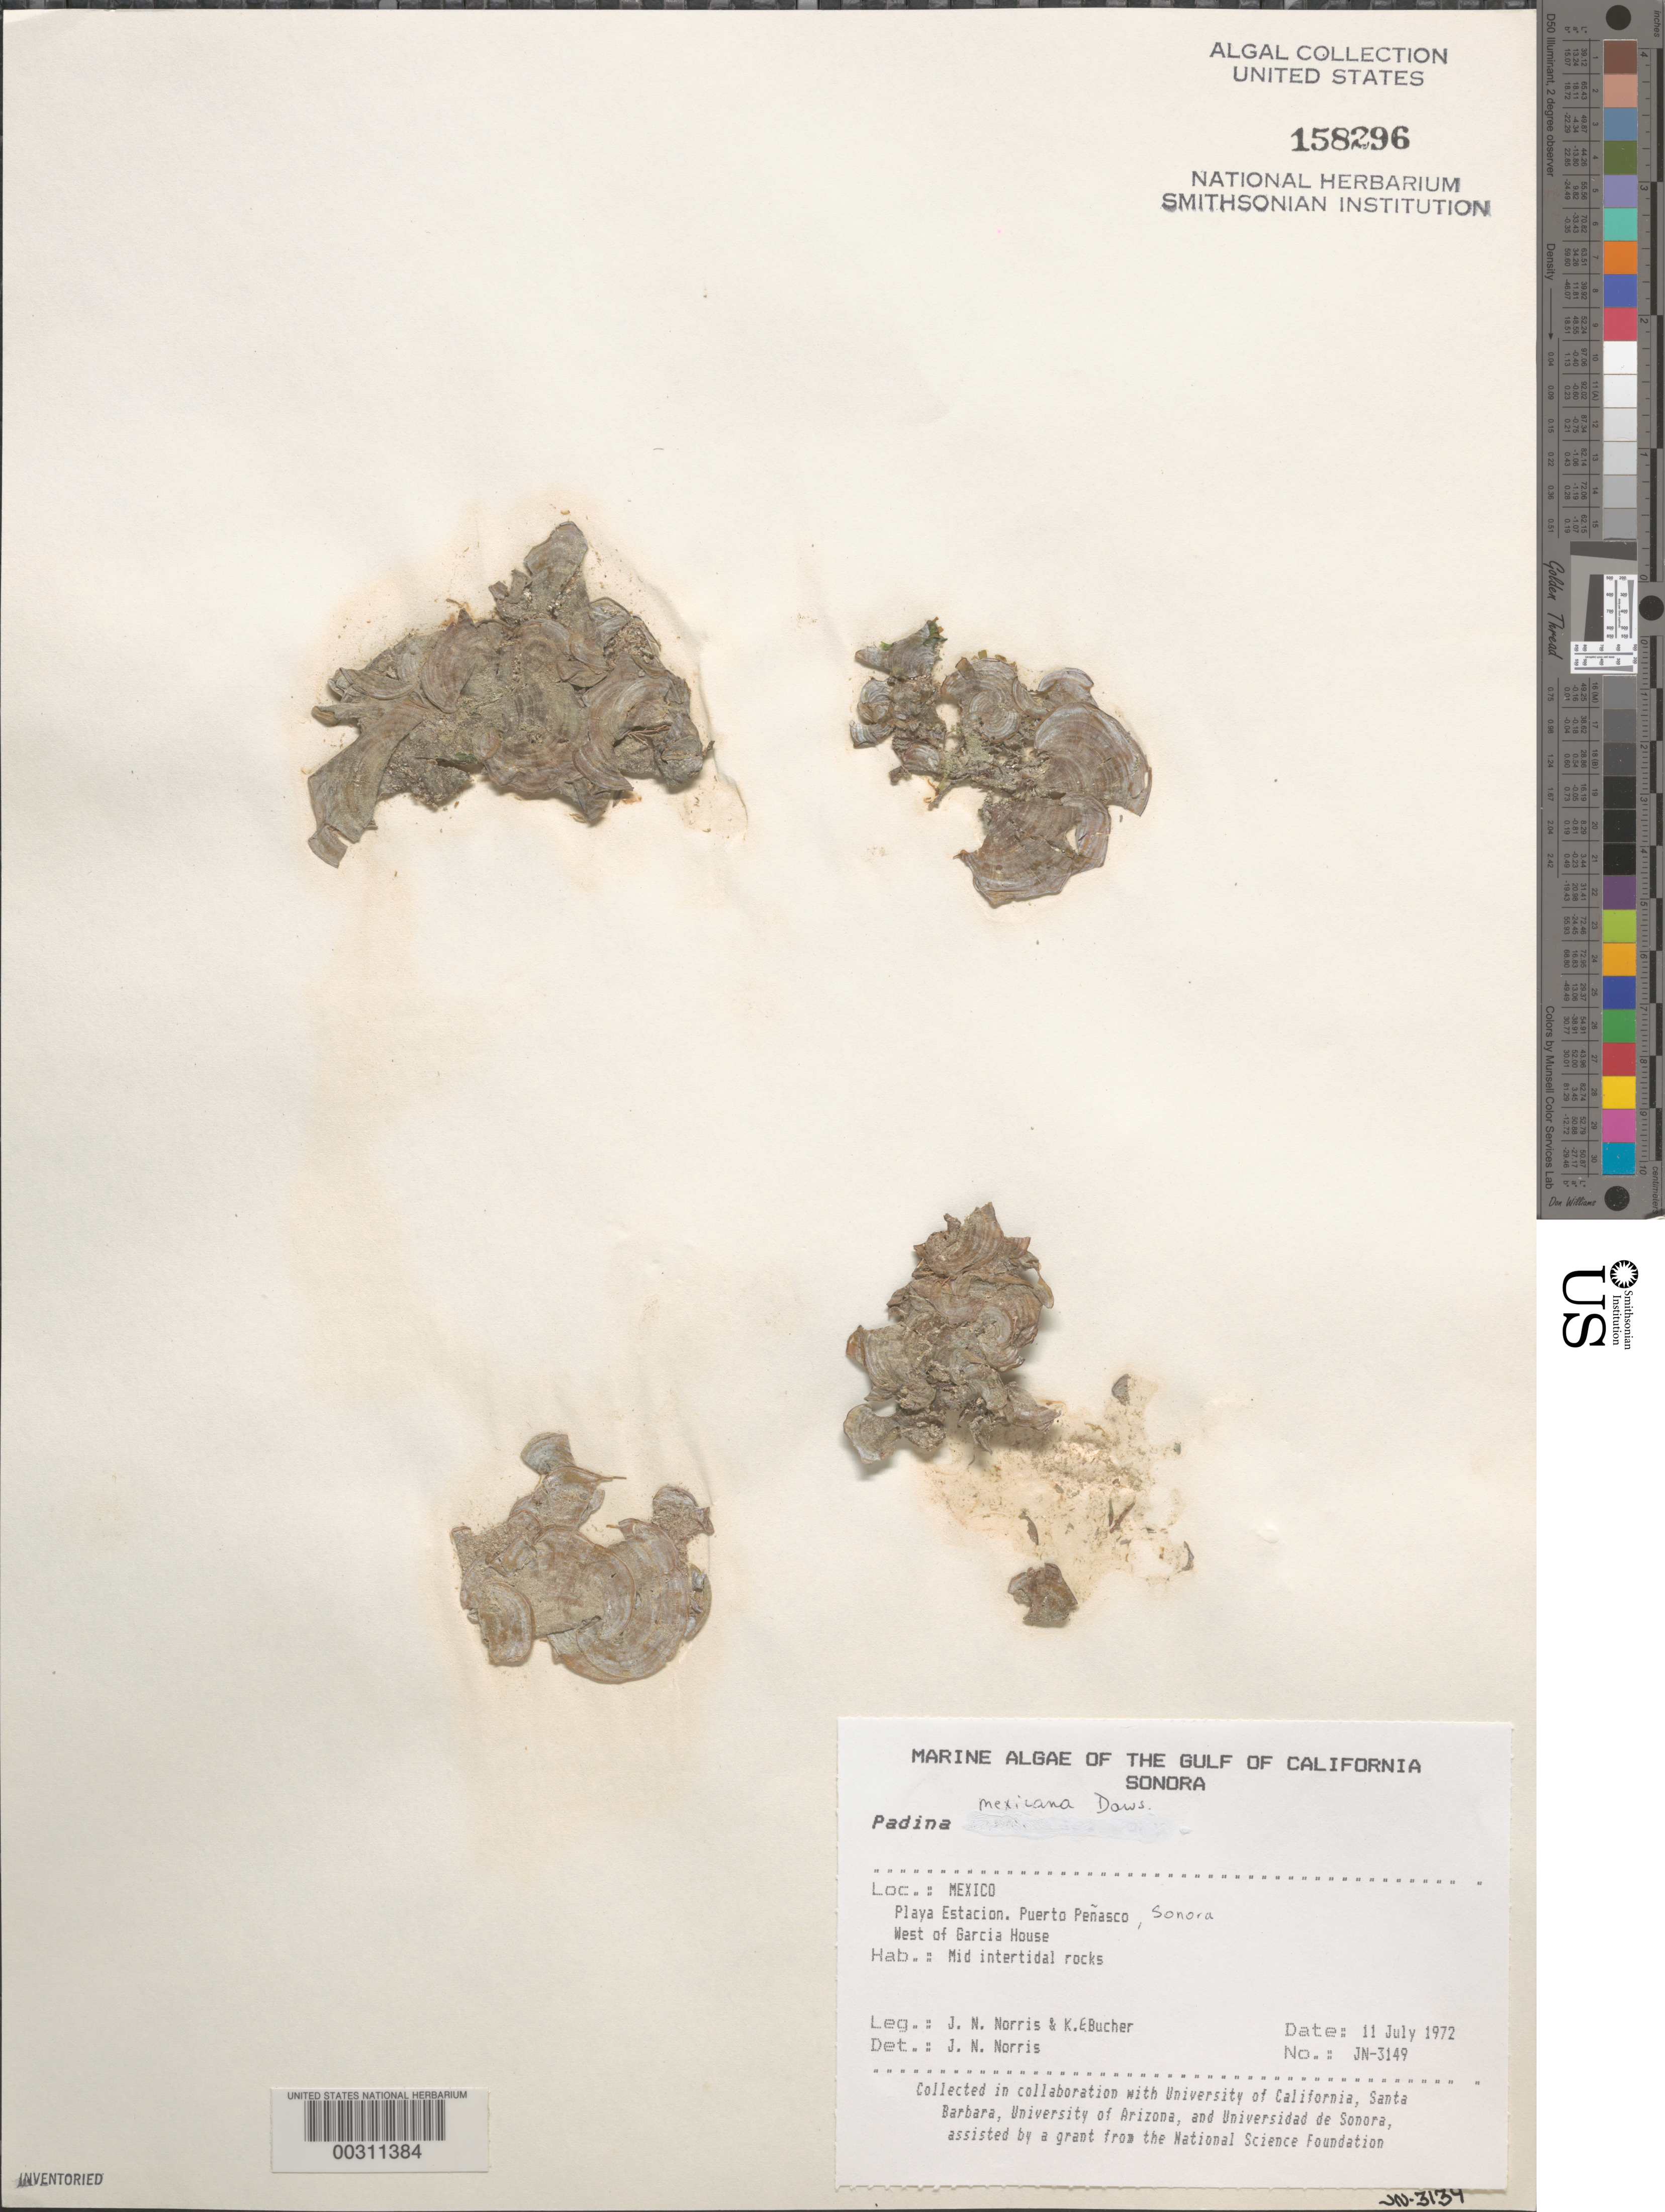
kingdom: Chromista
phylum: Ochrophyta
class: Phaeophyceae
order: Dictyotales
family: Dictyotaceae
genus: Padina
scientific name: Padina mexicana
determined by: Norris, James N.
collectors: J. N. Norris & K. E. Bucher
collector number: JN-3149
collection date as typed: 11 Jul 1972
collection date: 1972-07-11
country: Mexico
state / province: Sonora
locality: Playa Estacion, Puerto Penasco, west of Garcia House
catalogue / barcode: US 158296